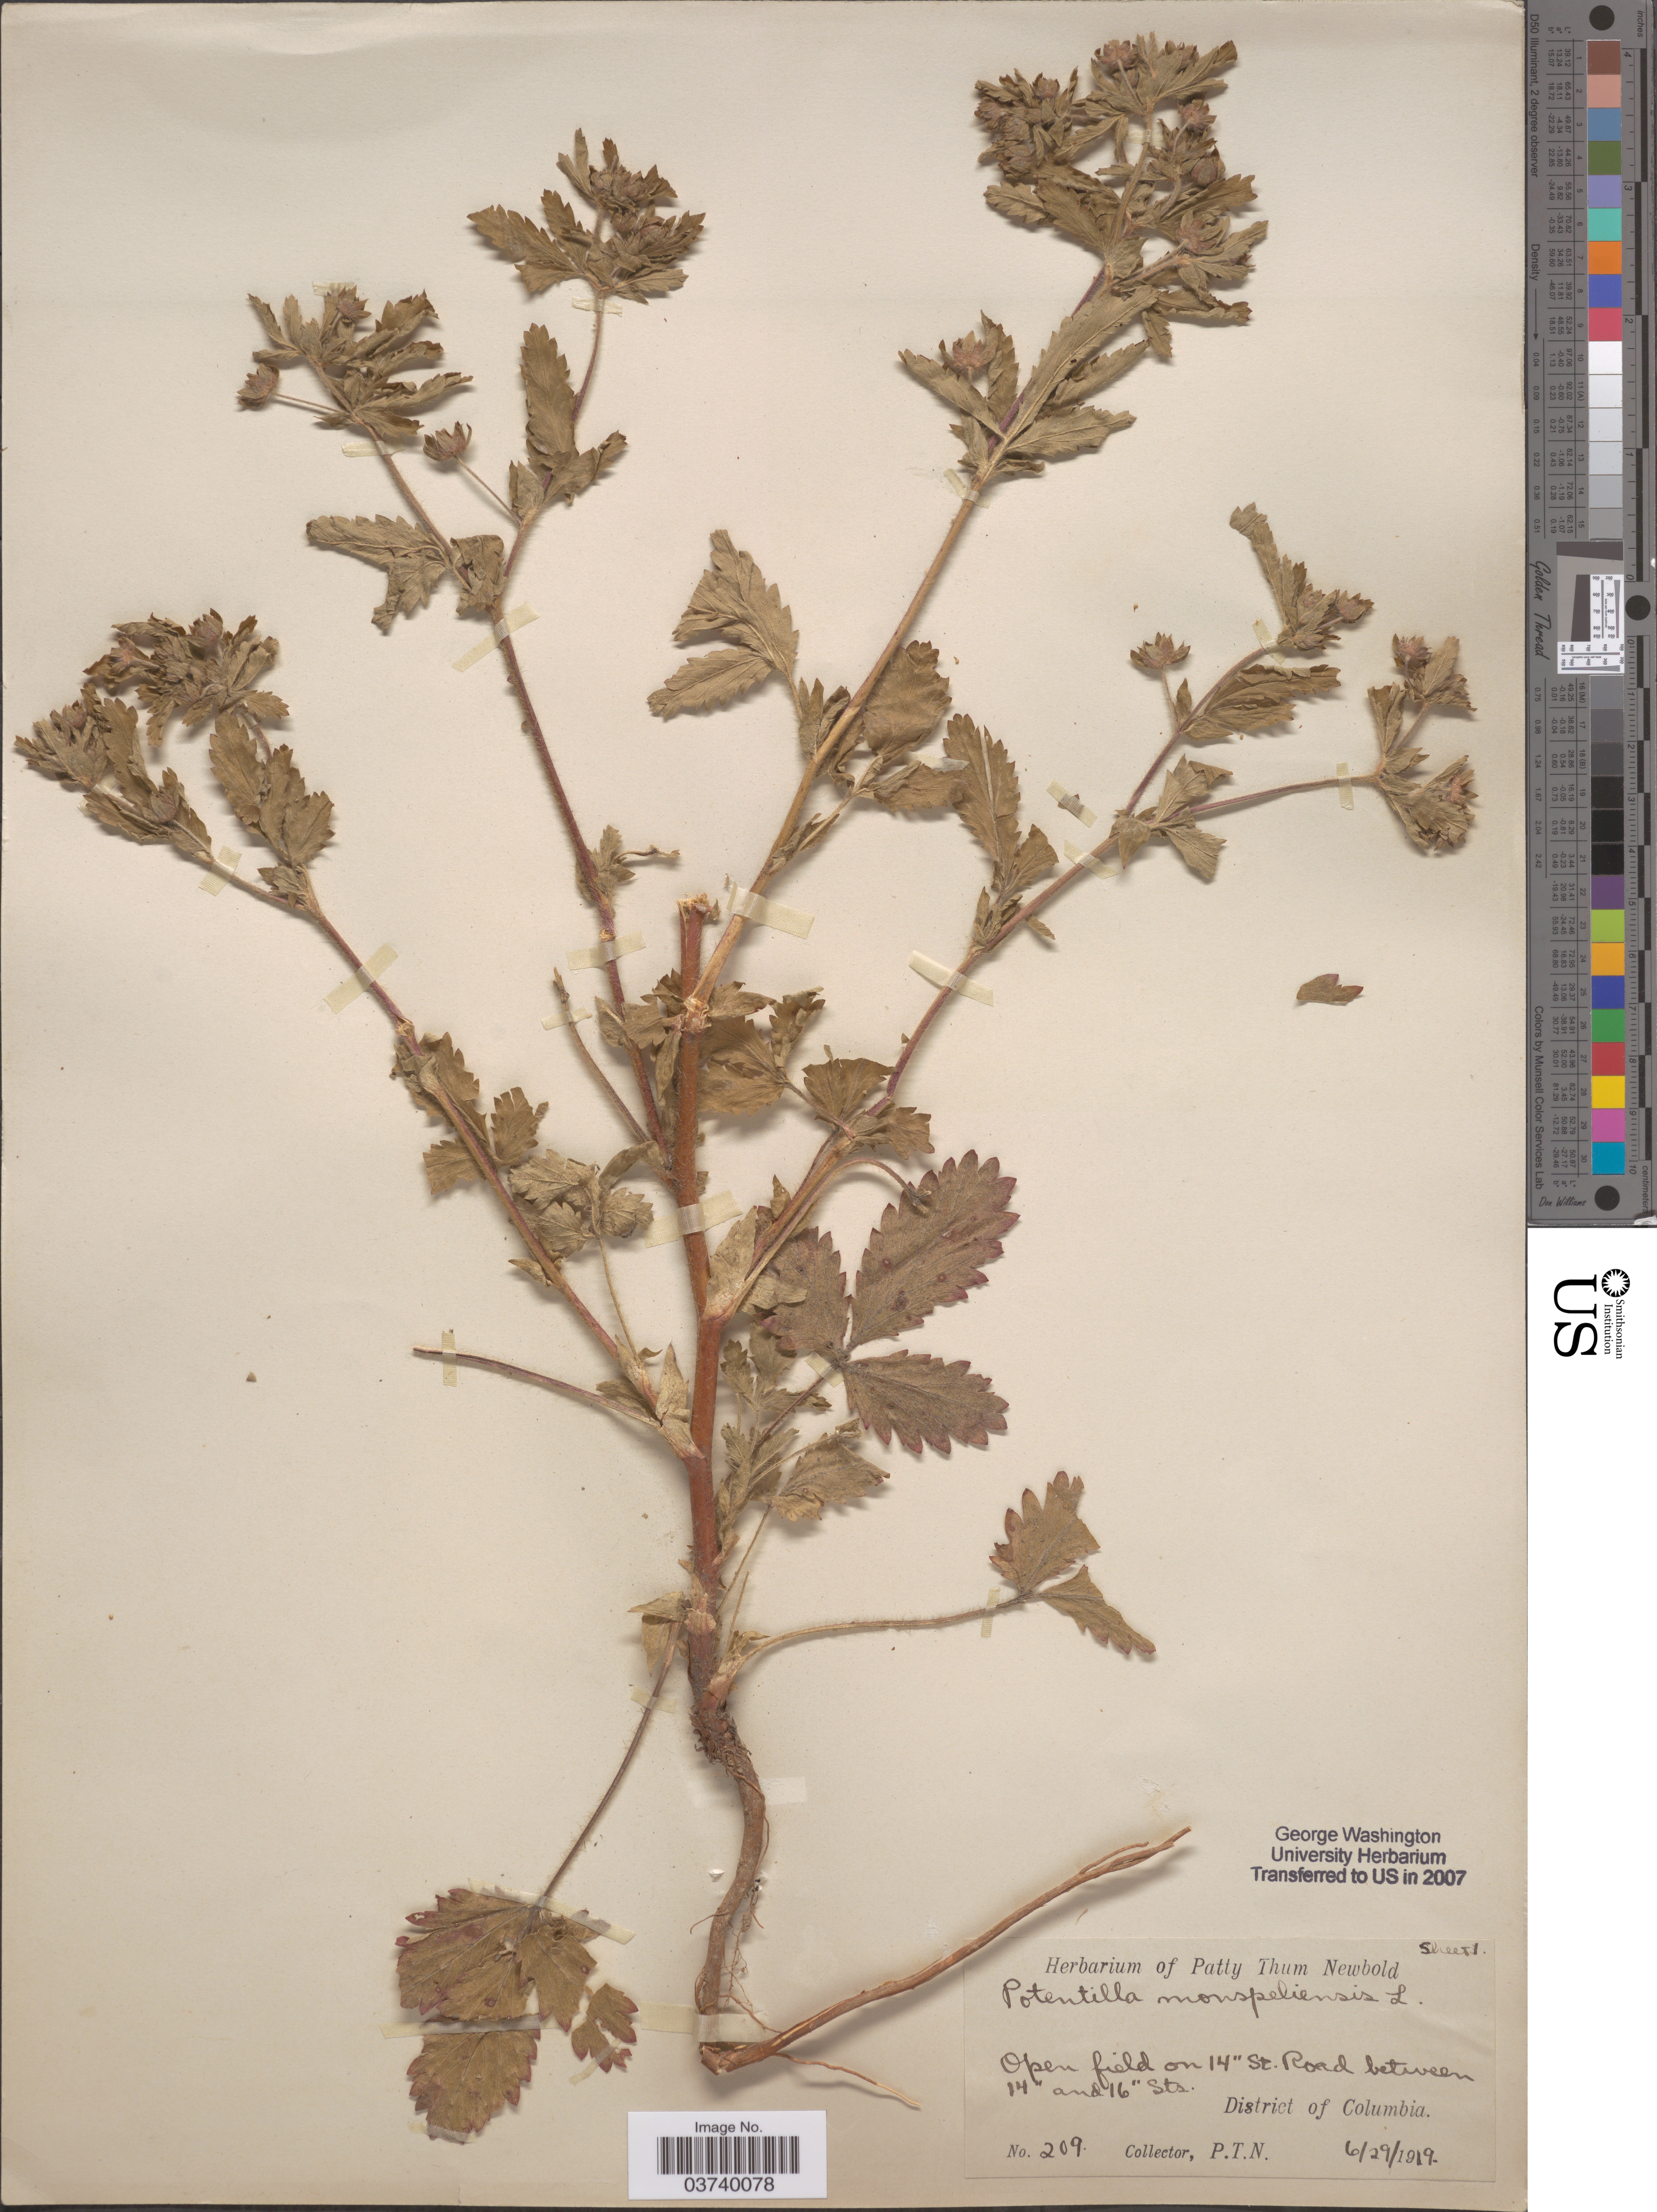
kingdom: Plantae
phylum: Tracheophyta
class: Magnoliopsida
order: Rosales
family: Rosaceae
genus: Potentilla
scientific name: Potentilla monspeliensis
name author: L.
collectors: P. Newbold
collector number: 209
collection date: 1919-06-29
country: United States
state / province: District of Columbia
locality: Open field on 14" St. Road between 14" and 16 Sts.